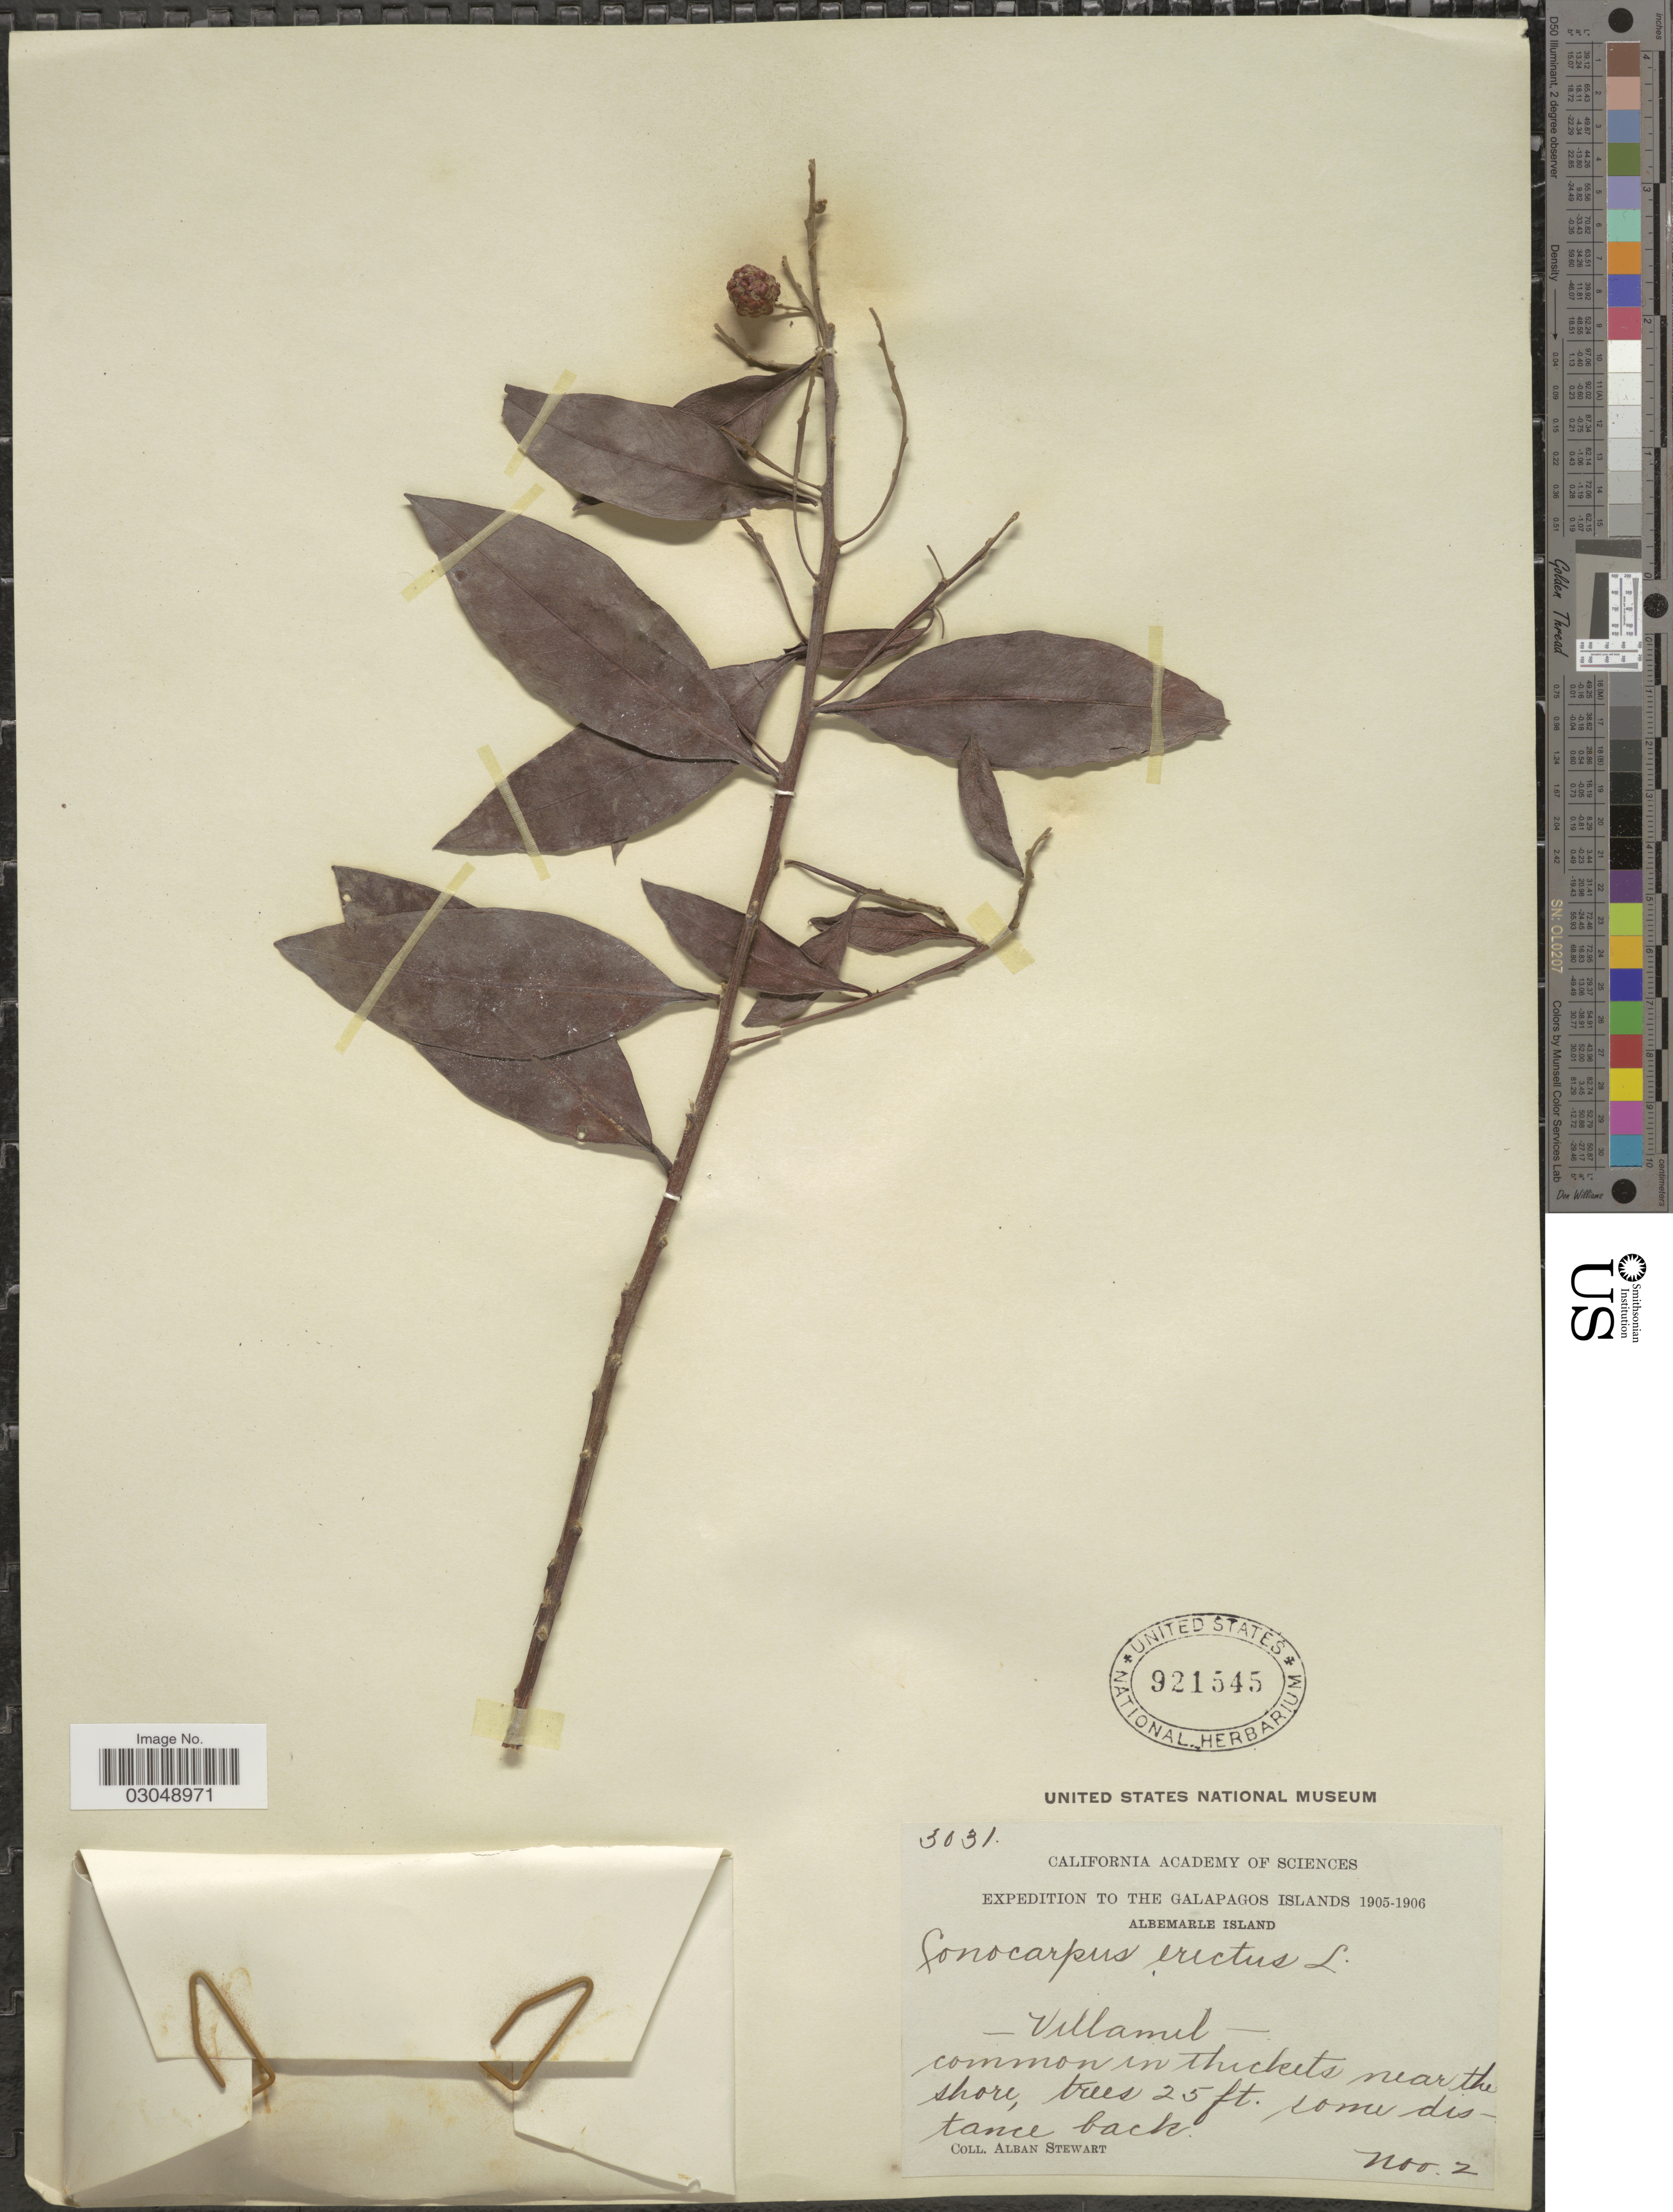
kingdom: Plantae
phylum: Tracheophyta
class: Magnoliopsida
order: Myrtales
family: Combretaceae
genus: Conocarpus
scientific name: Conocarpus erectus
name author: L.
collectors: A. Stewart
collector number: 3031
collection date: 1905-11-02/1906-11-02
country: Ecuador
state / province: Colón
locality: The Galapagos Islands. Albemarle Island. Villamil.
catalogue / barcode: US 921545